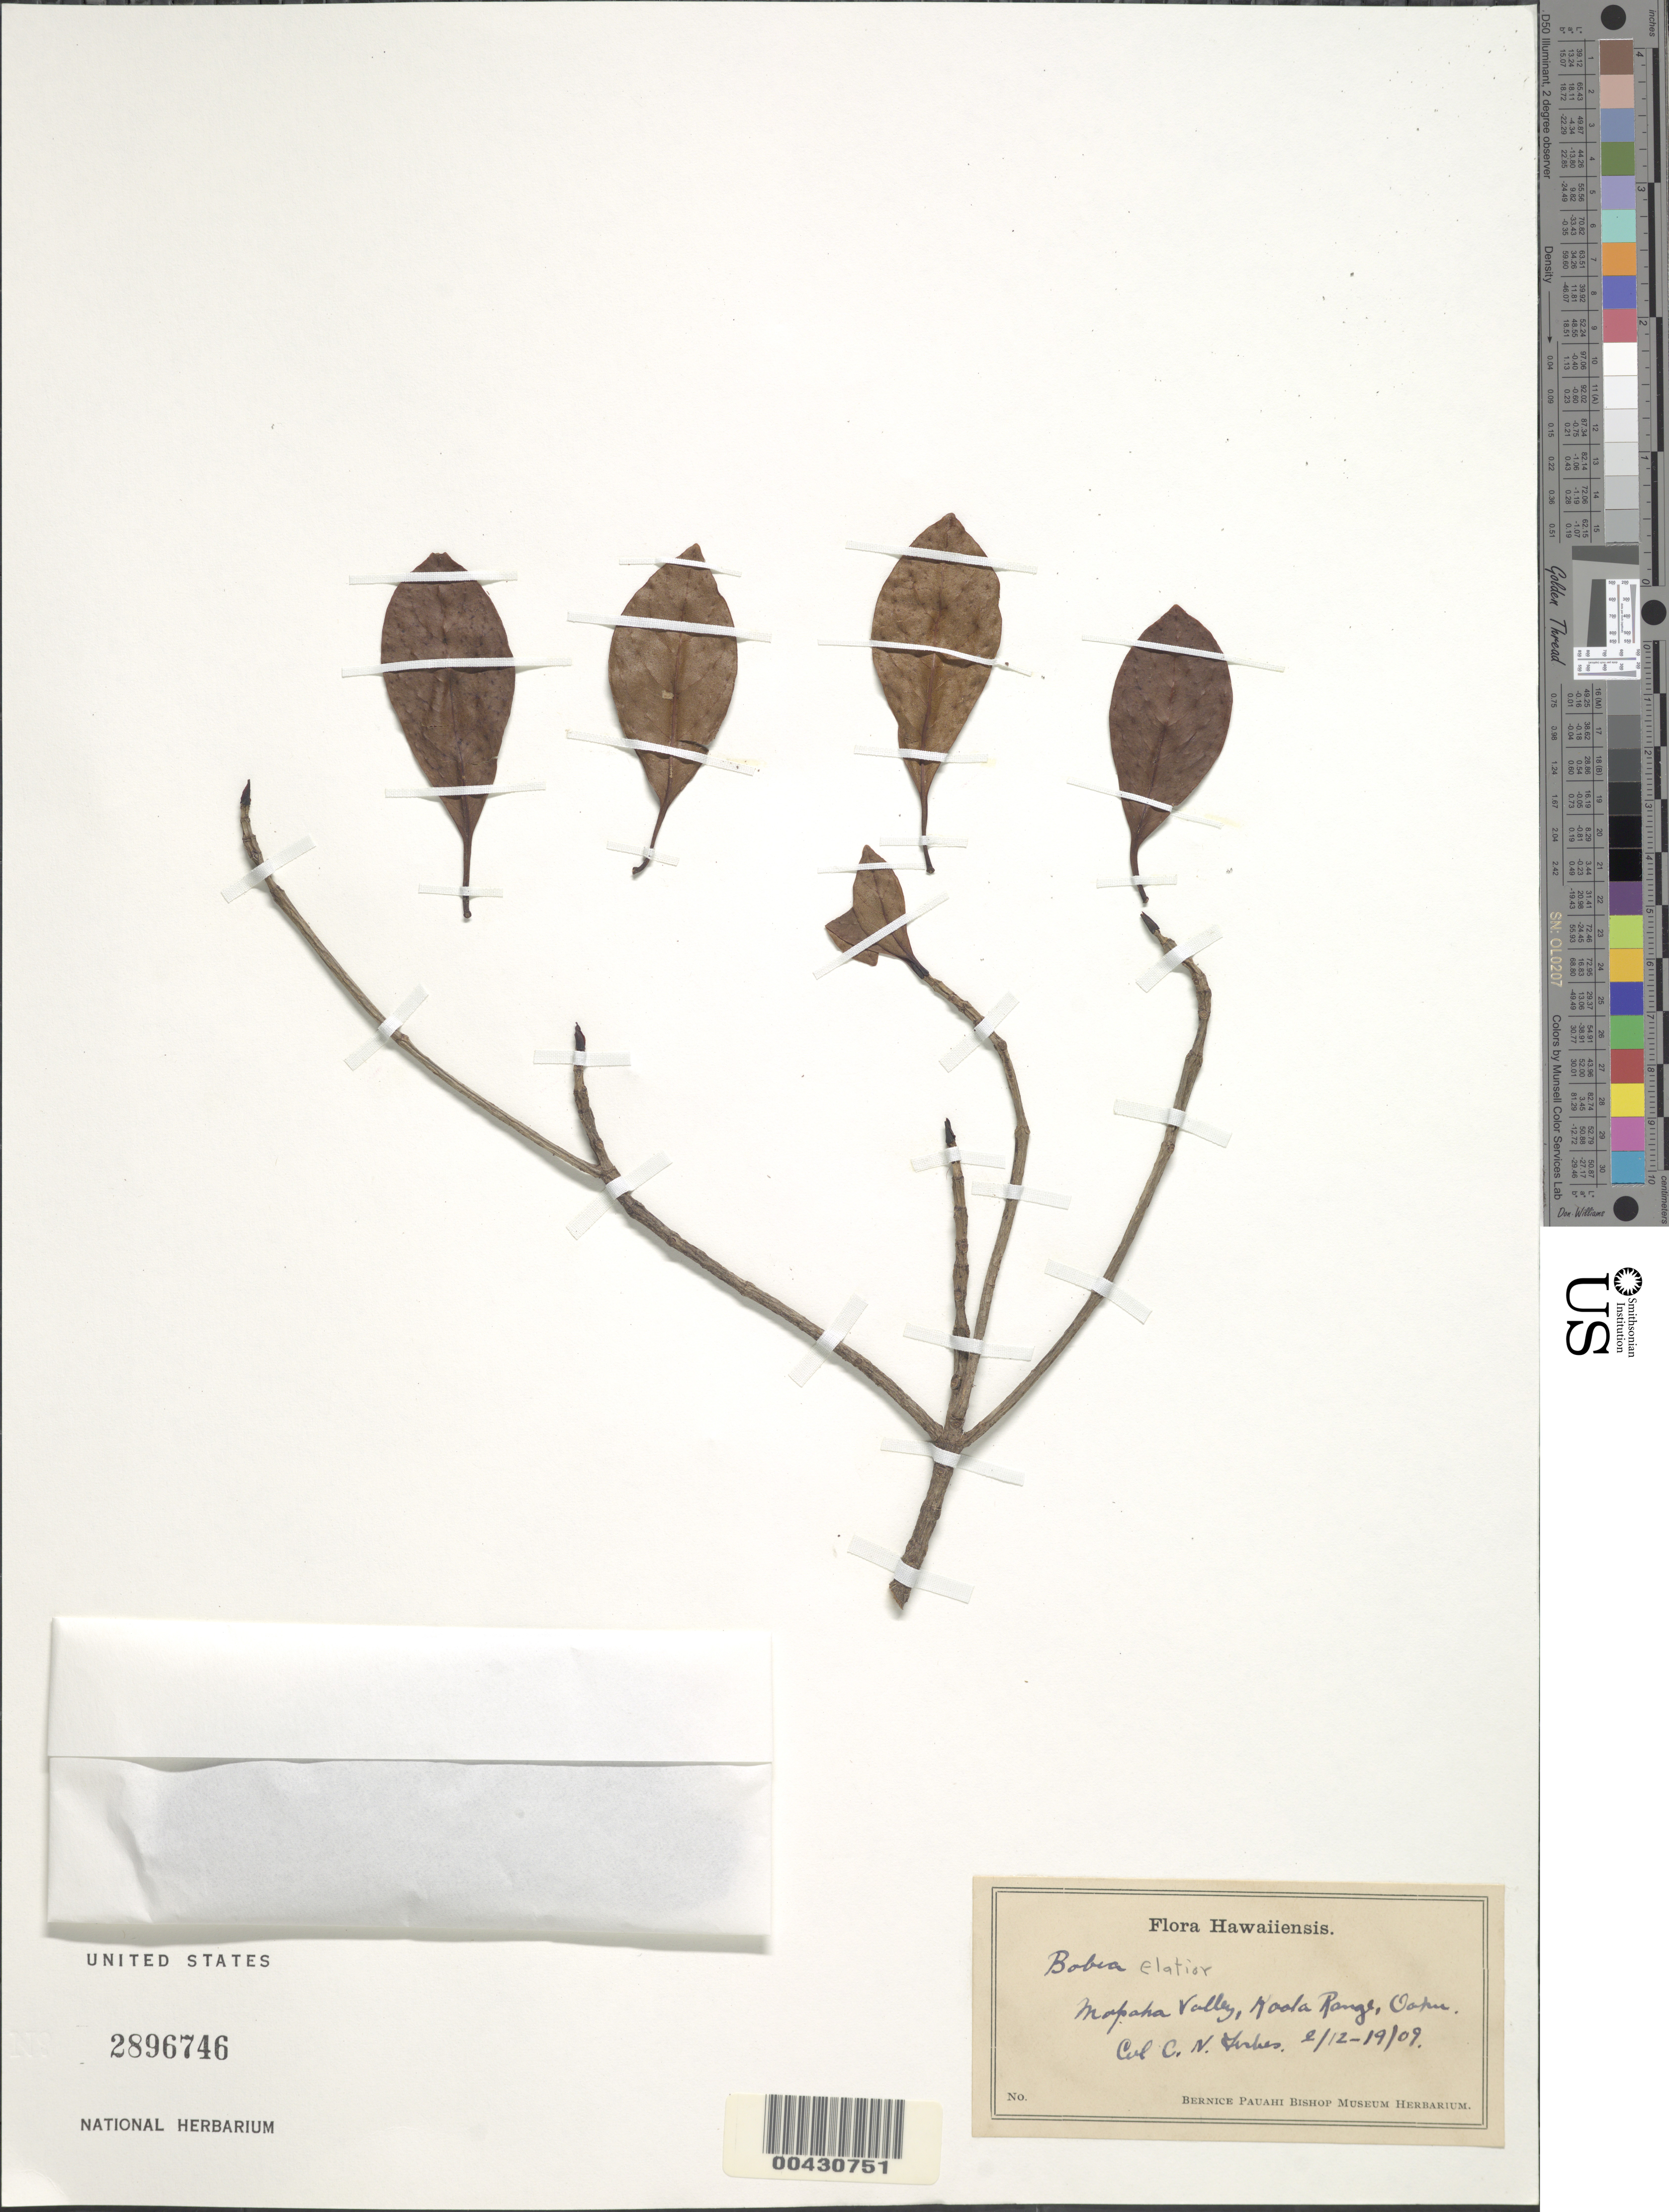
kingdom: Plantae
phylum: Tracheophyta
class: Magnoliopsida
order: Gentianales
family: Rubiaceae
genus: Bobea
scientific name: Bobea elatior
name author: Gaudich.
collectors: C. N. Forbes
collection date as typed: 12 Feb 1909 to 19 Feb 1909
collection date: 1909-02-12/1909-02-19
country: United States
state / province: Hawaii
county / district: Honolulu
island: Oahu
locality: Waianae Mts., Makaha Valley, Kaala Range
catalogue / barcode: US 2896746